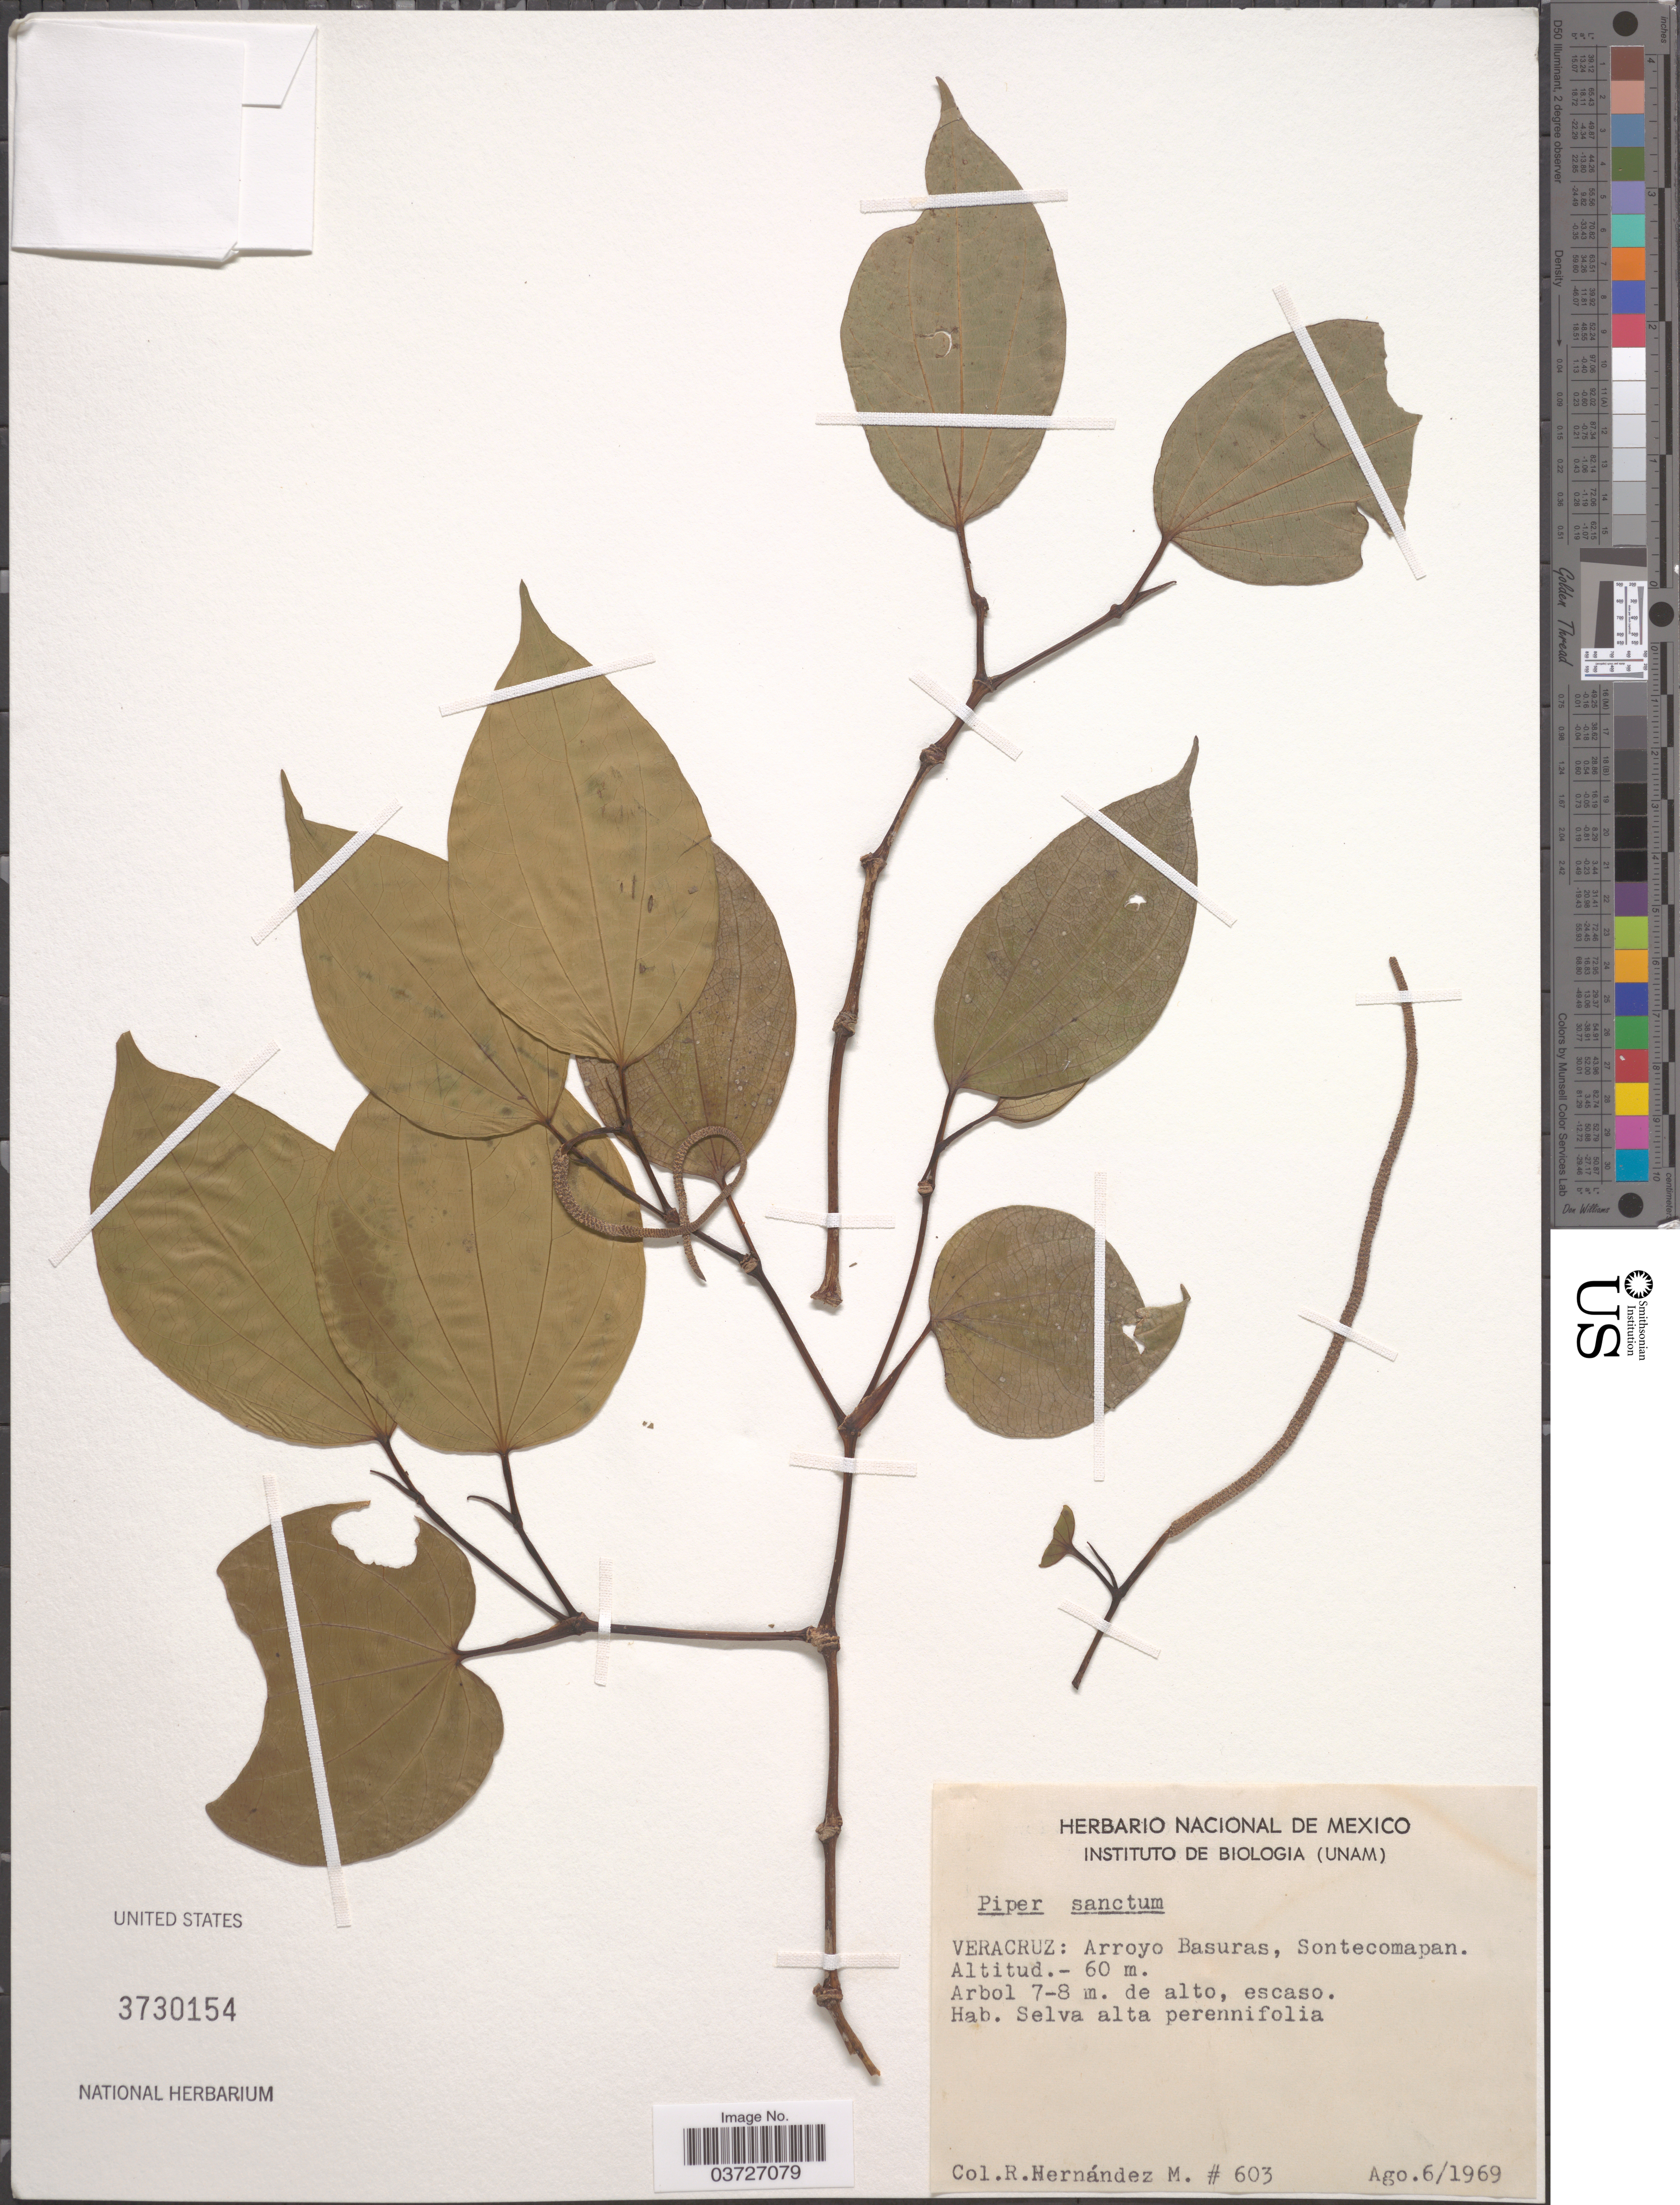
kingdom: Plantae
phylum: Tracheophyta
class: Magnoliopsida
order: Piperales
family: Piperaceae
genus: Piper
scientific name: Piper sanctum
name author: Miq.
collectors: R. Hernández M.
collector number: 603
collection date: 1969-08-06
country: Mexico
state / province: Veracruz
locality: Veracruz: Arroyo Basuras, Sontecomapan.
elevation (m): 60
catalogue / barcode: US 3730154